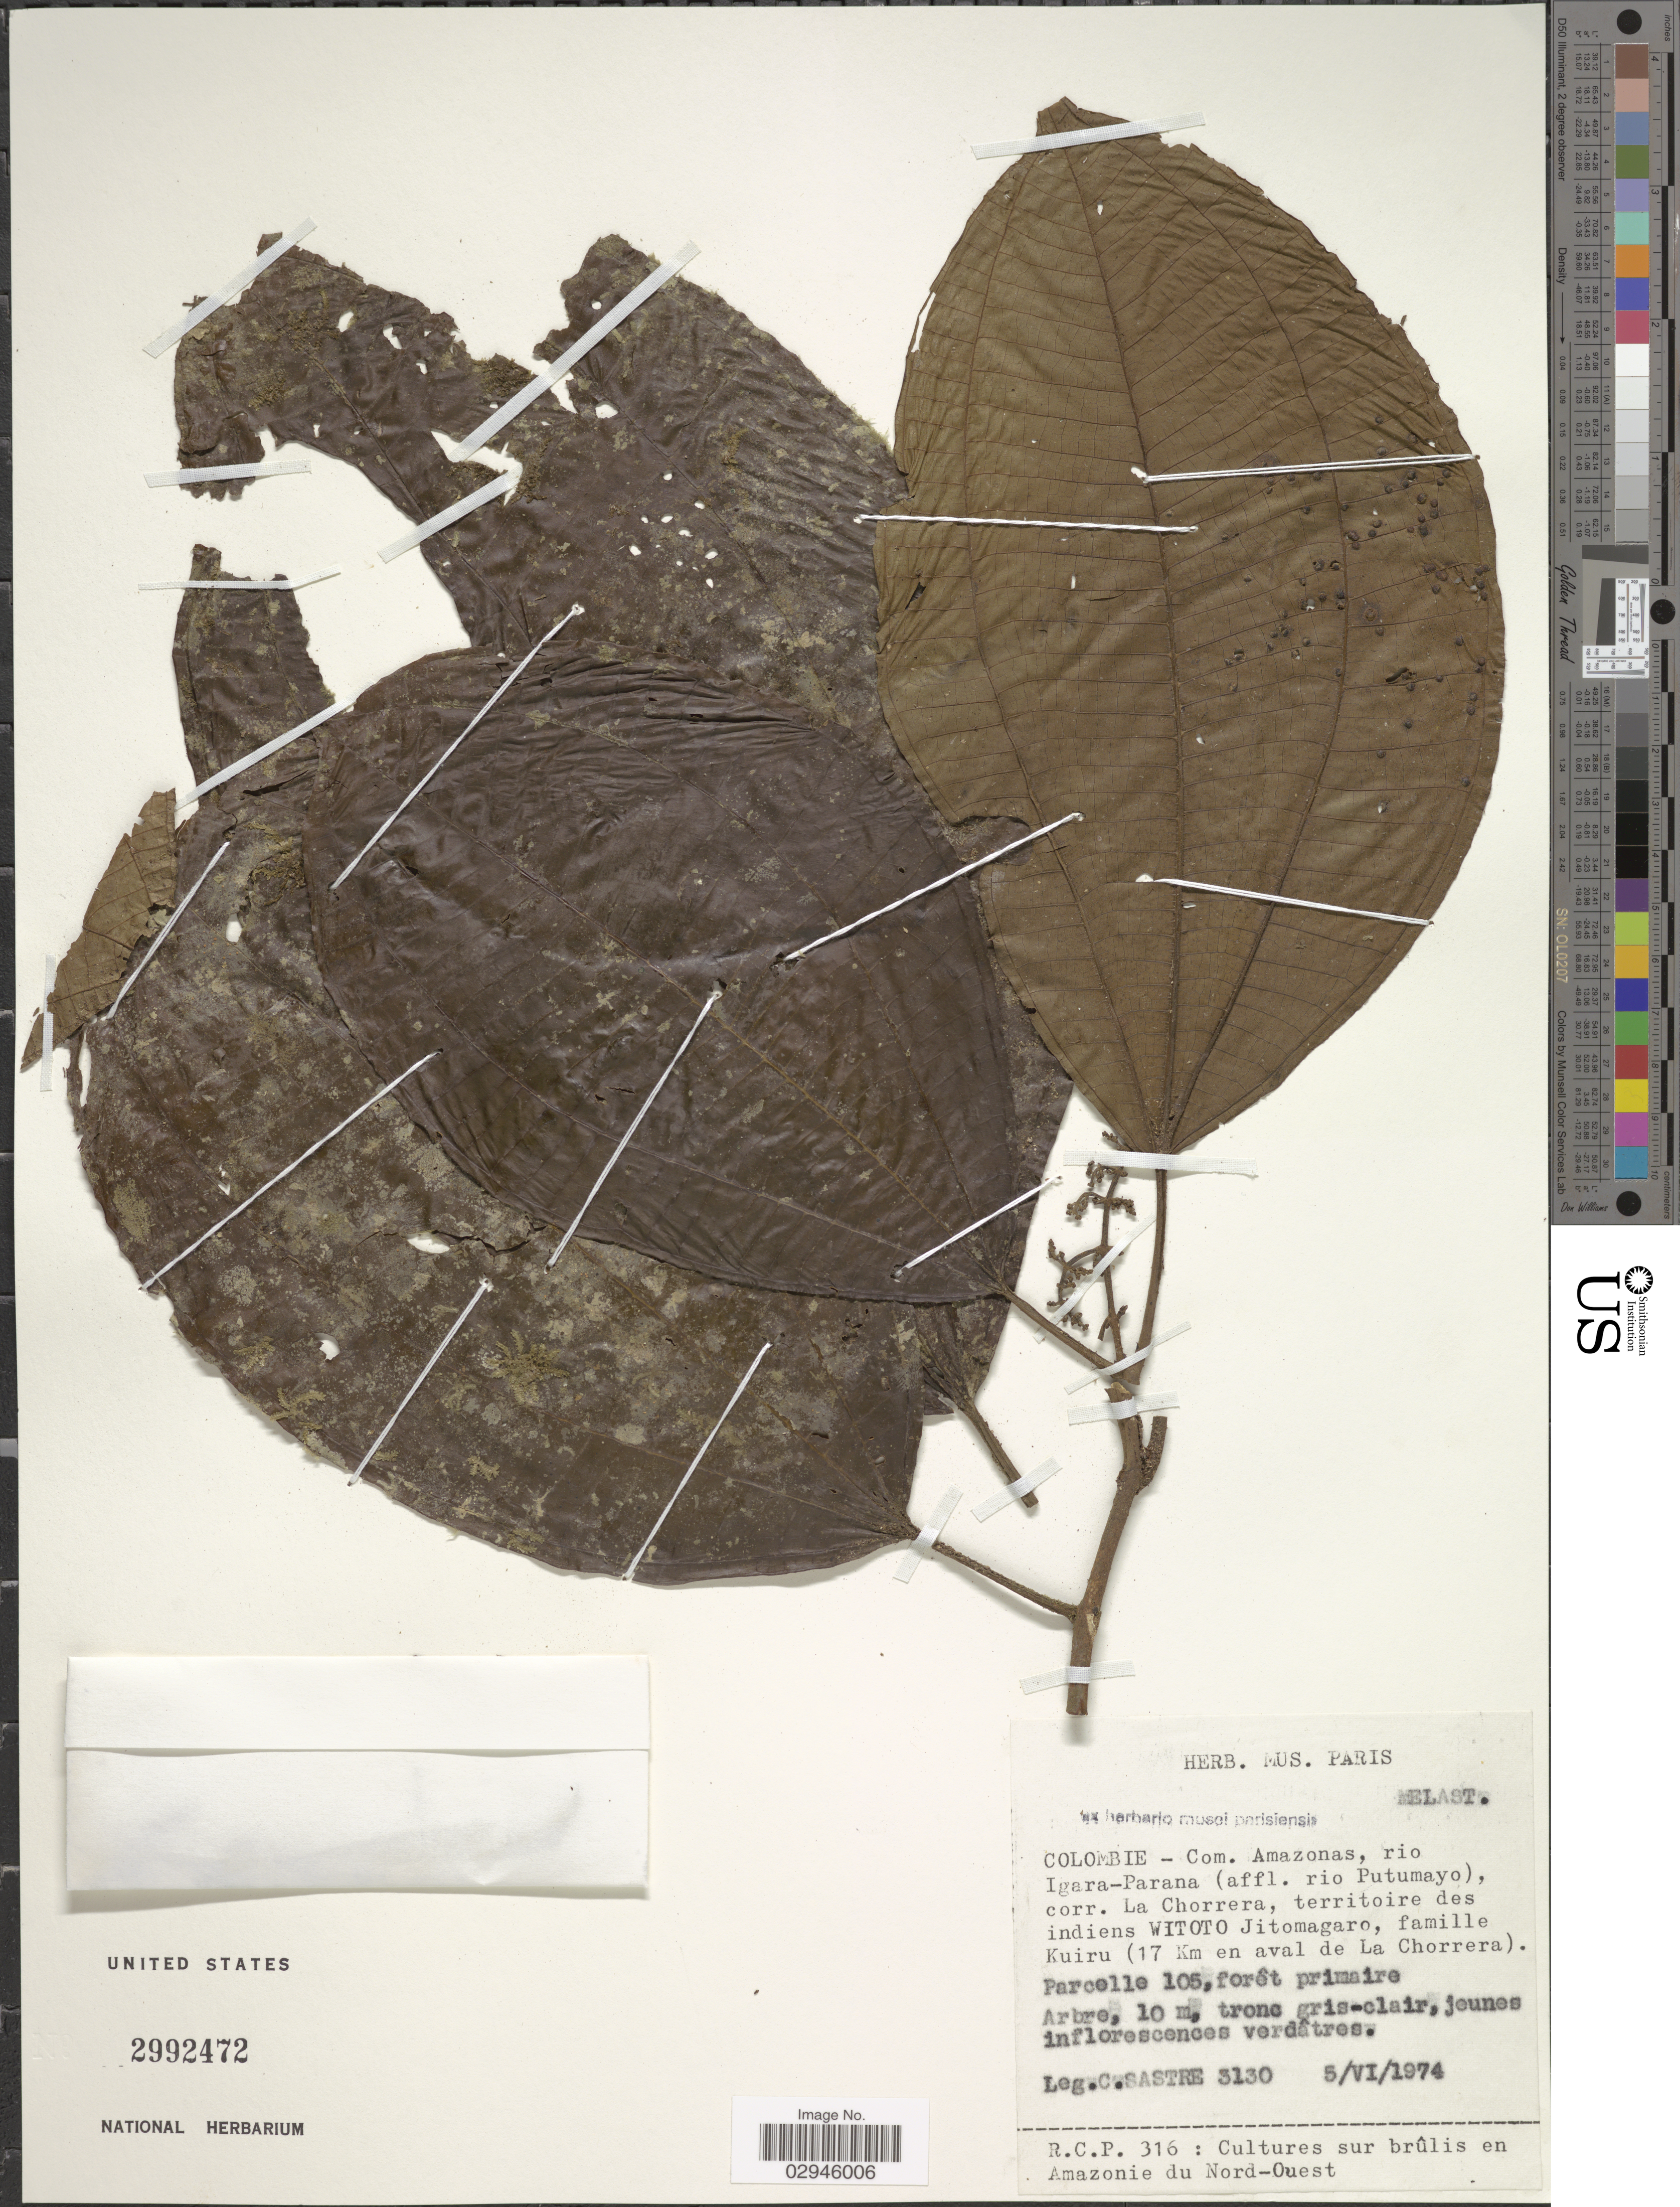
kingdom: Plantae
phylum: Tracheophyta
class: Magnoliopsida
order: Myrtales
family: Melastomataceae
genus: Miconia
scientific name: Miconia sp.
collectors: C. Sastre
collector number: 3130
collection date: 1974-06-05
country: Colombia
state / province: Amazônas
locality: Com. Amazonas, rio Igara-Parana (affl. rio Putumayo), corr. La Chorrera, territoire des indiens WITOTO Jitomagaro, famille Kuiru (17 Km en aval de La Chorrera). Parcelle 105.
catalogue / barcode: US 2992472